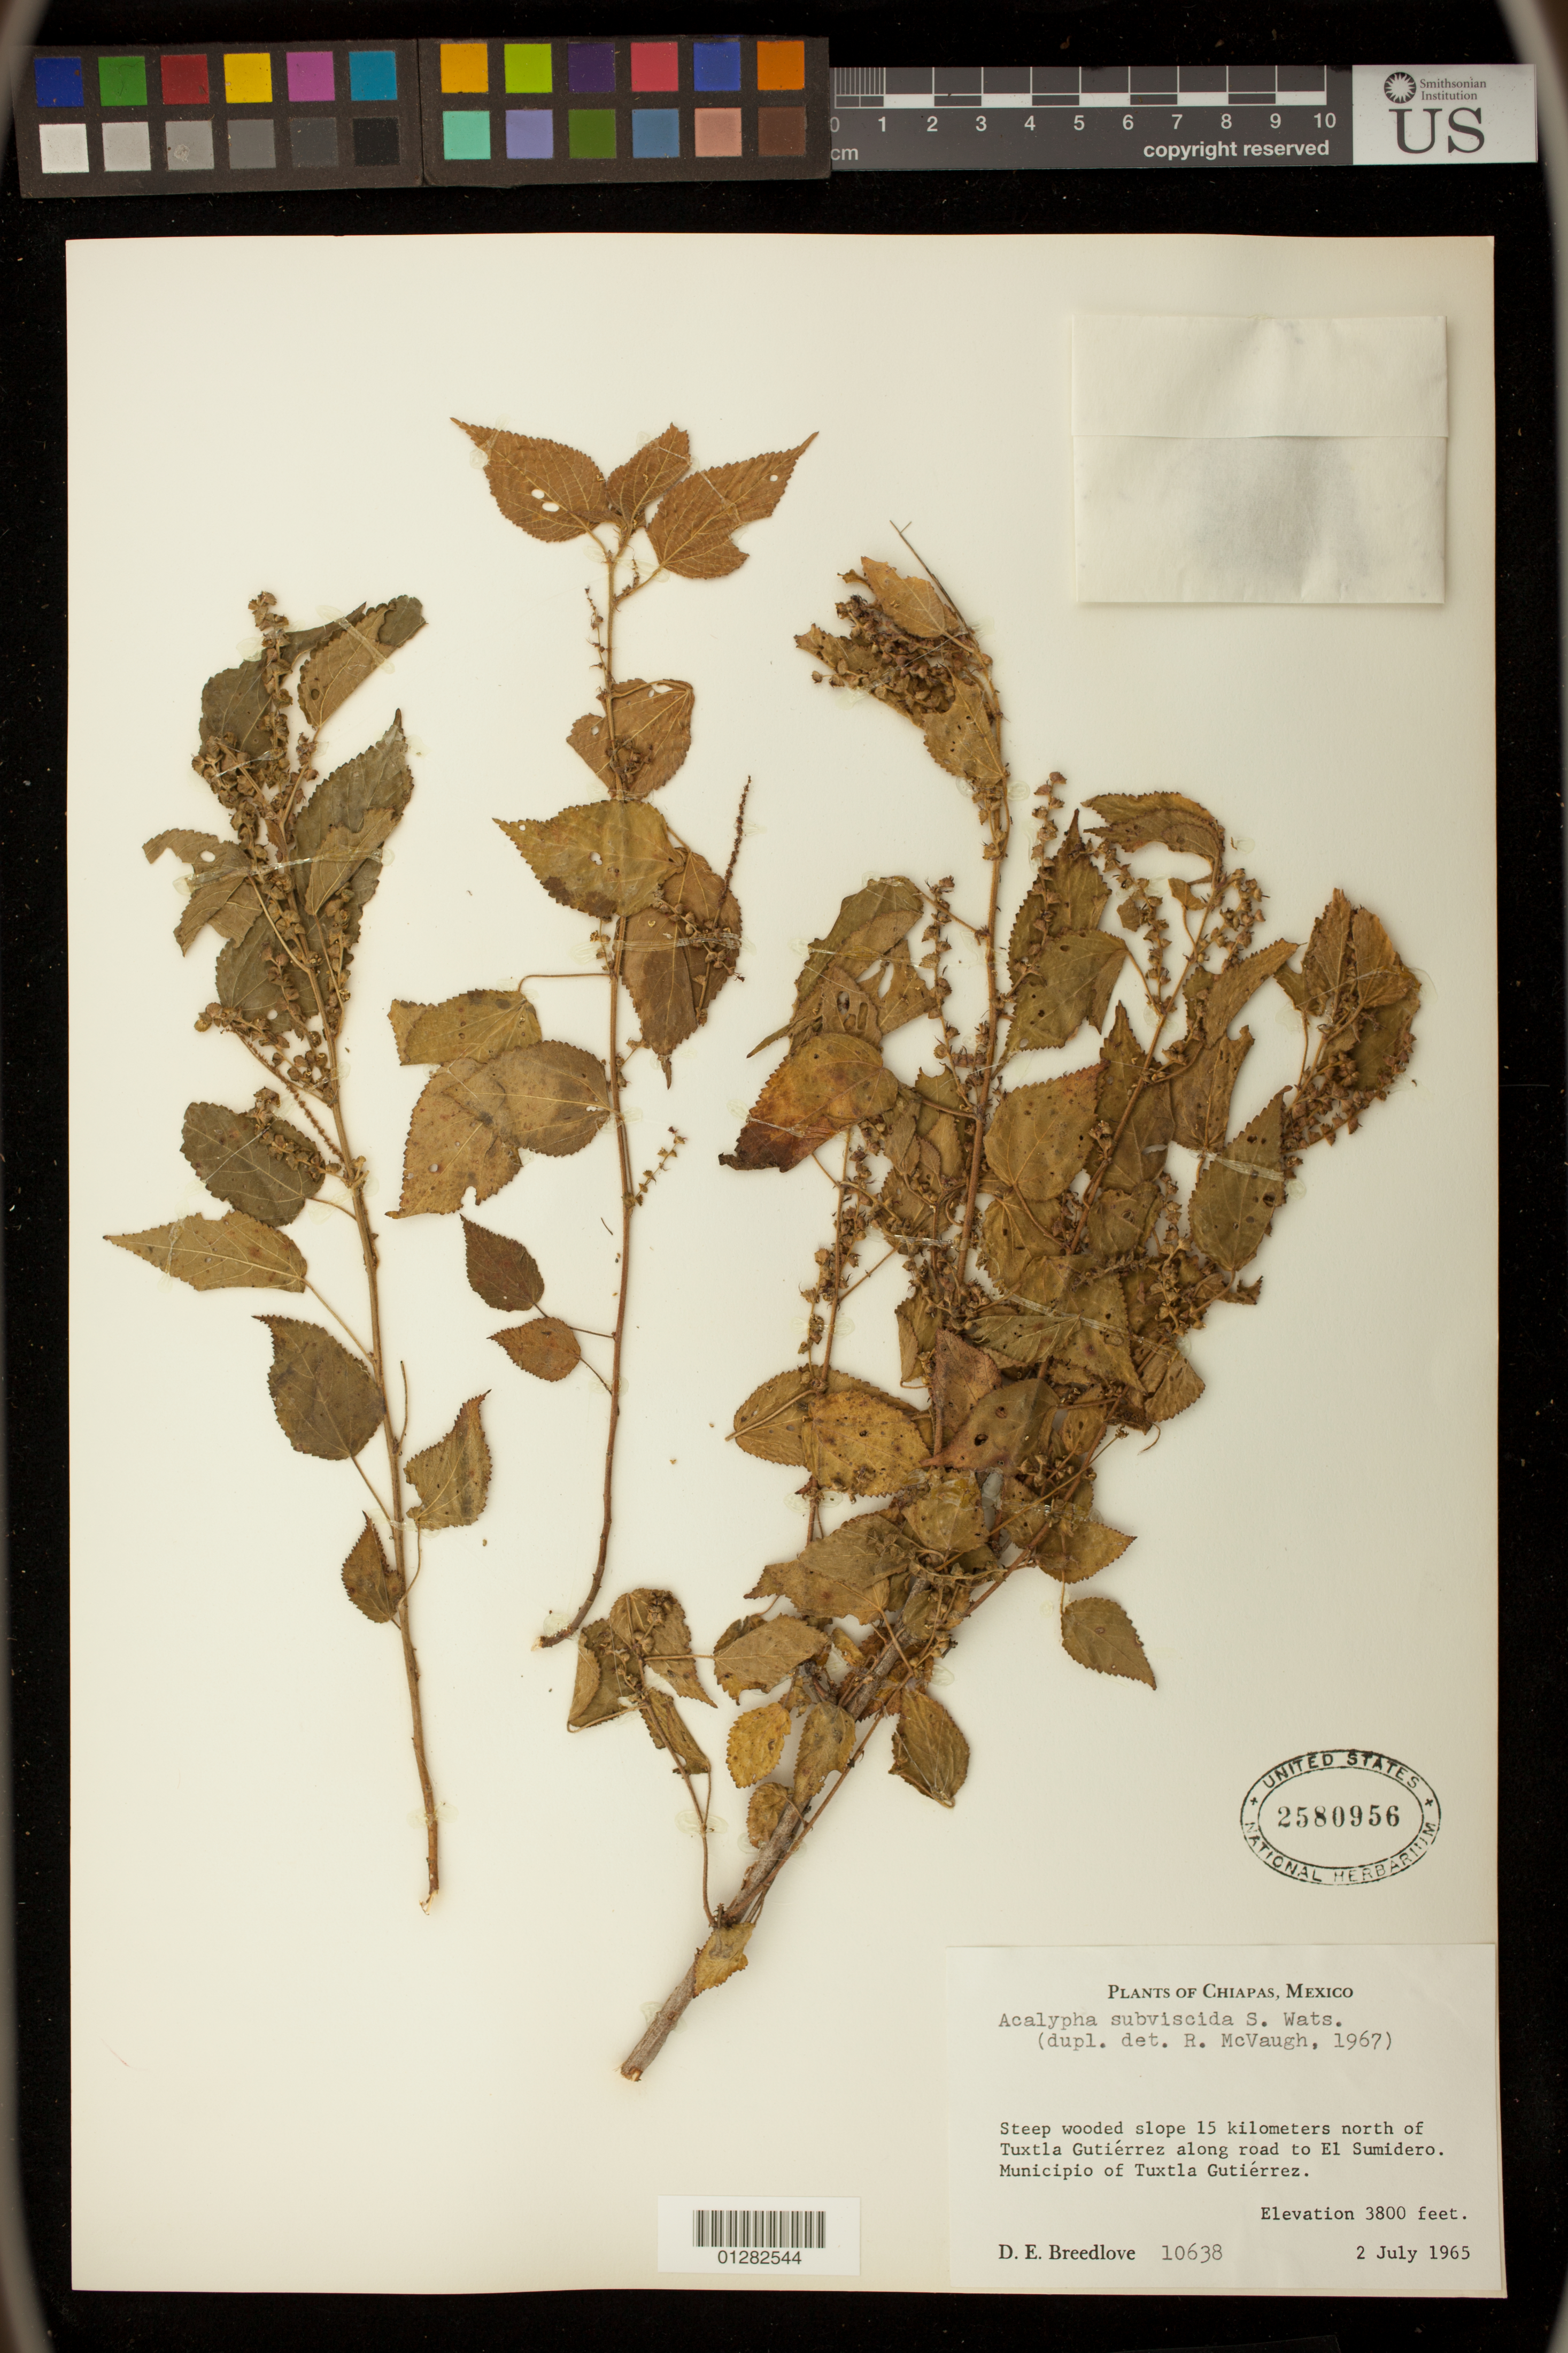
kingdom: Plantae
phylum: Tracheophyta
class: Magnoliopsida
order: Malpighiales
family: Euphorbiaceae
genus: Acalypha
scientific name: Acalypha subviscida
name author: S. Watson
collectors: A. Molina R.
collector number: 10638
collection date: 1965-07-02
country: Mexico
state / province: Chiapas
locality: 15 kilometers north of Tuxtla Gutierrez along road to El Sumidero. Municipio of Tuxtla Gutierrez.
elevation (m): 1158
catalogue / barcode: US 2580956